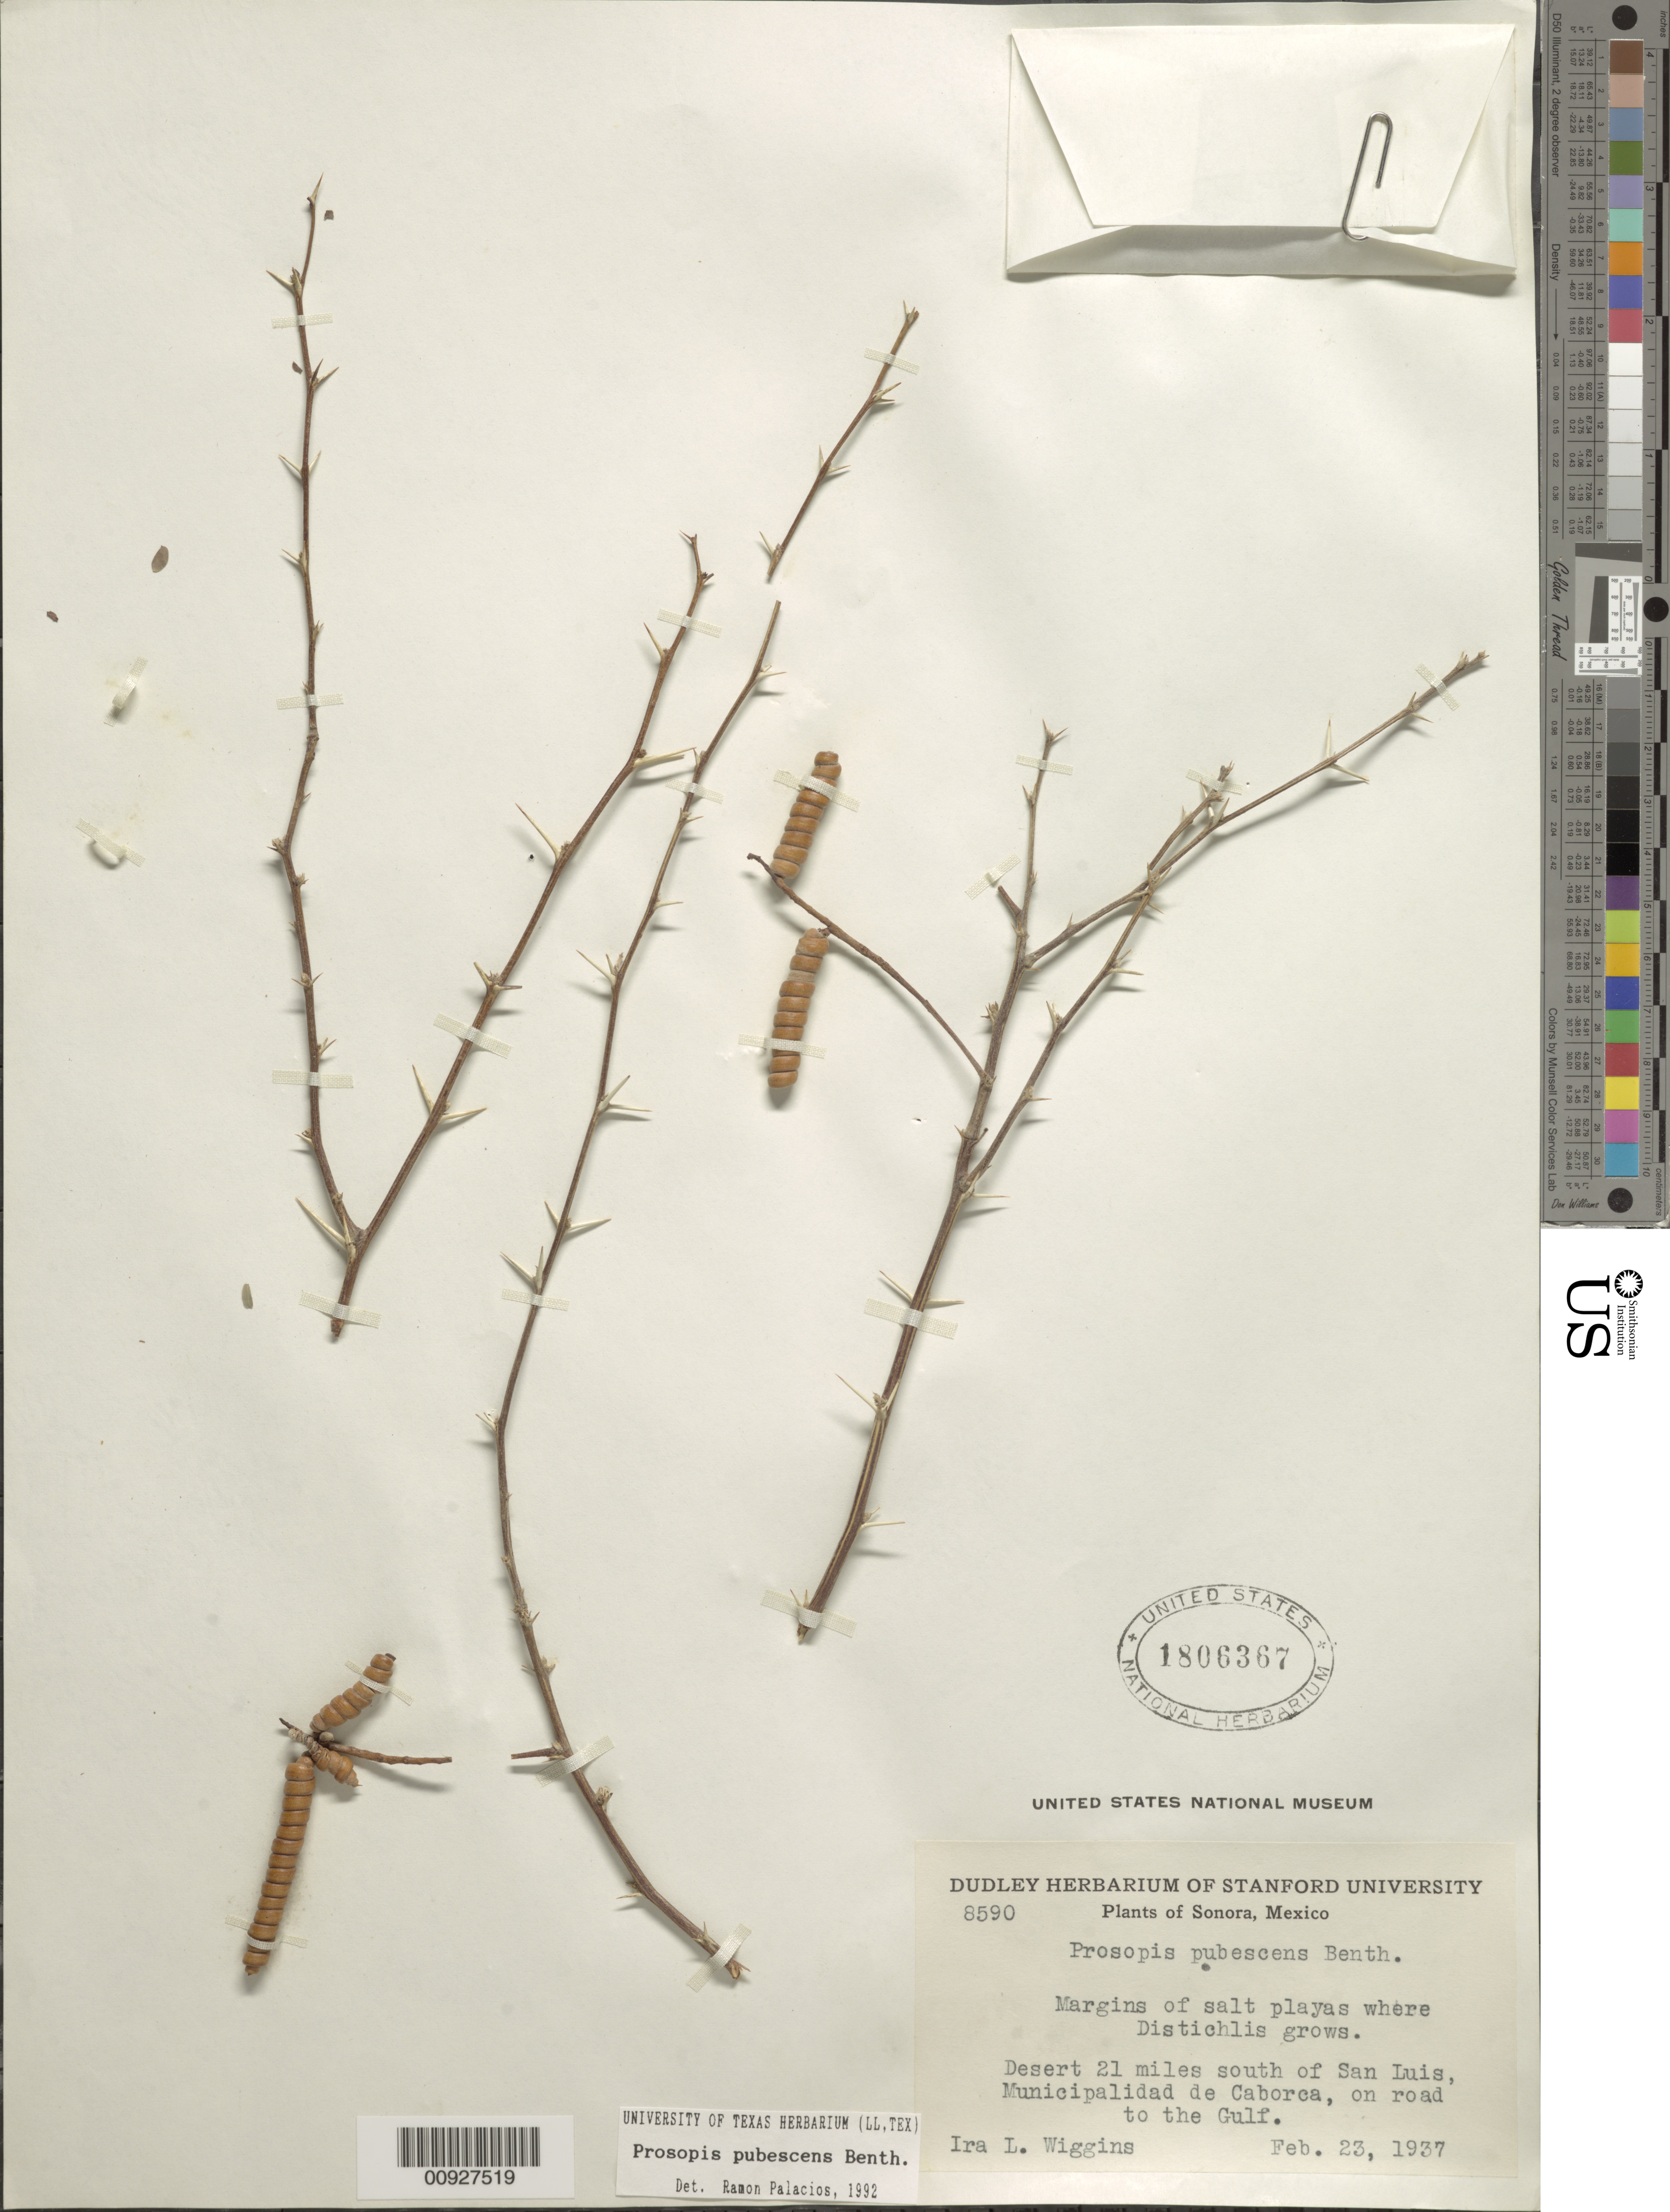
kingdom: Plantae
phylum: Tracheophyta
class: Magnoliopsida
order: Fabales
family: Fabaceae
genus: Prosopis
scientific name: Prosopis pubescens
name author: Benth.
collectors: I. L. Wiggins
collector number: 8590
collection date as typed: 23 Feb 1937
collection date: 1937-02-23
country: Mexico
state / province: Sonora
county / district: Caborca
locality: Desert 21 miles south of San Luis, Municipalidad de Caborca, on road to the Gulf.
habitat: Margins of salt playas where Distichlis grows.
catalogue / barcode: US 1806367